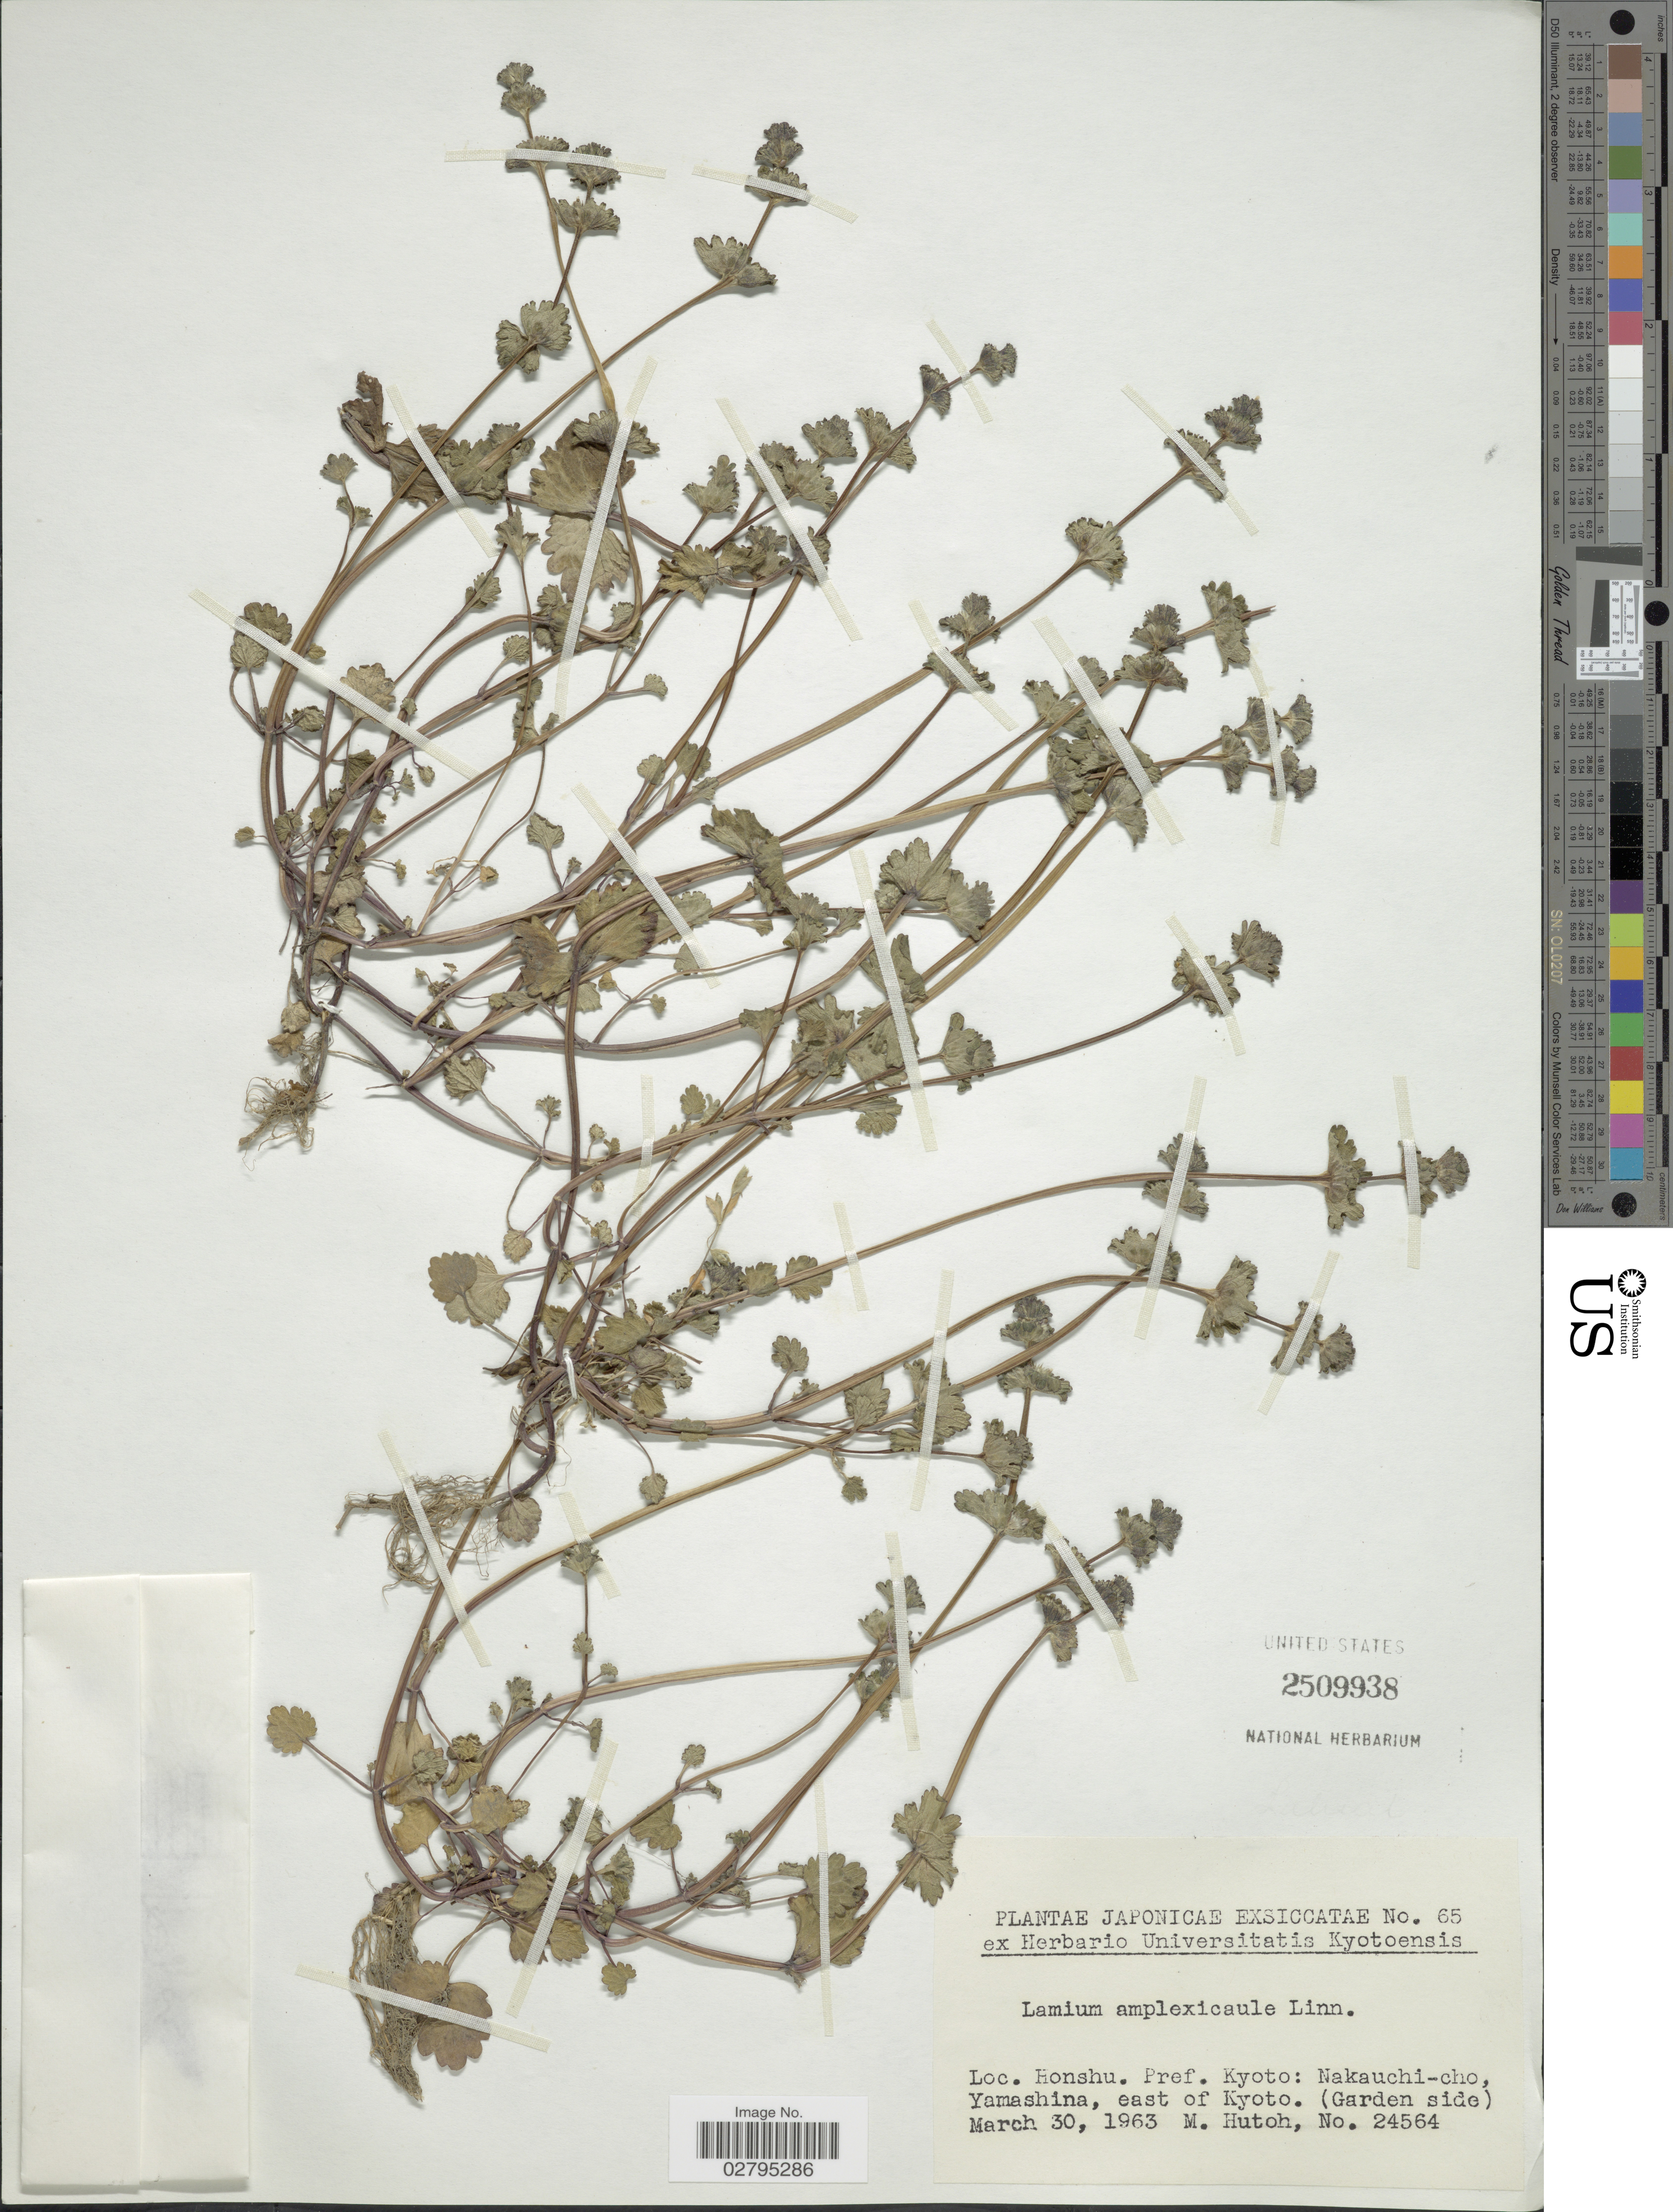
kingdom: Plantae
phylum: Tracheophyta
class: Magnoliopsida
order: Lamiales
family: Lamiaceae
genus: Lamium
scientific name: Lamium amplexicaule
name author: L.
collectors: M. Hutoh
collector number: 24564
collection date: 1963-03-30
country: Japan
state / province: Kyoto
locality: Honshu, Pref. Kyoto: Nakauchi-cho, Yamashina, east of Kyoto. (Garden side).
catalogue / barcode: US 2509938